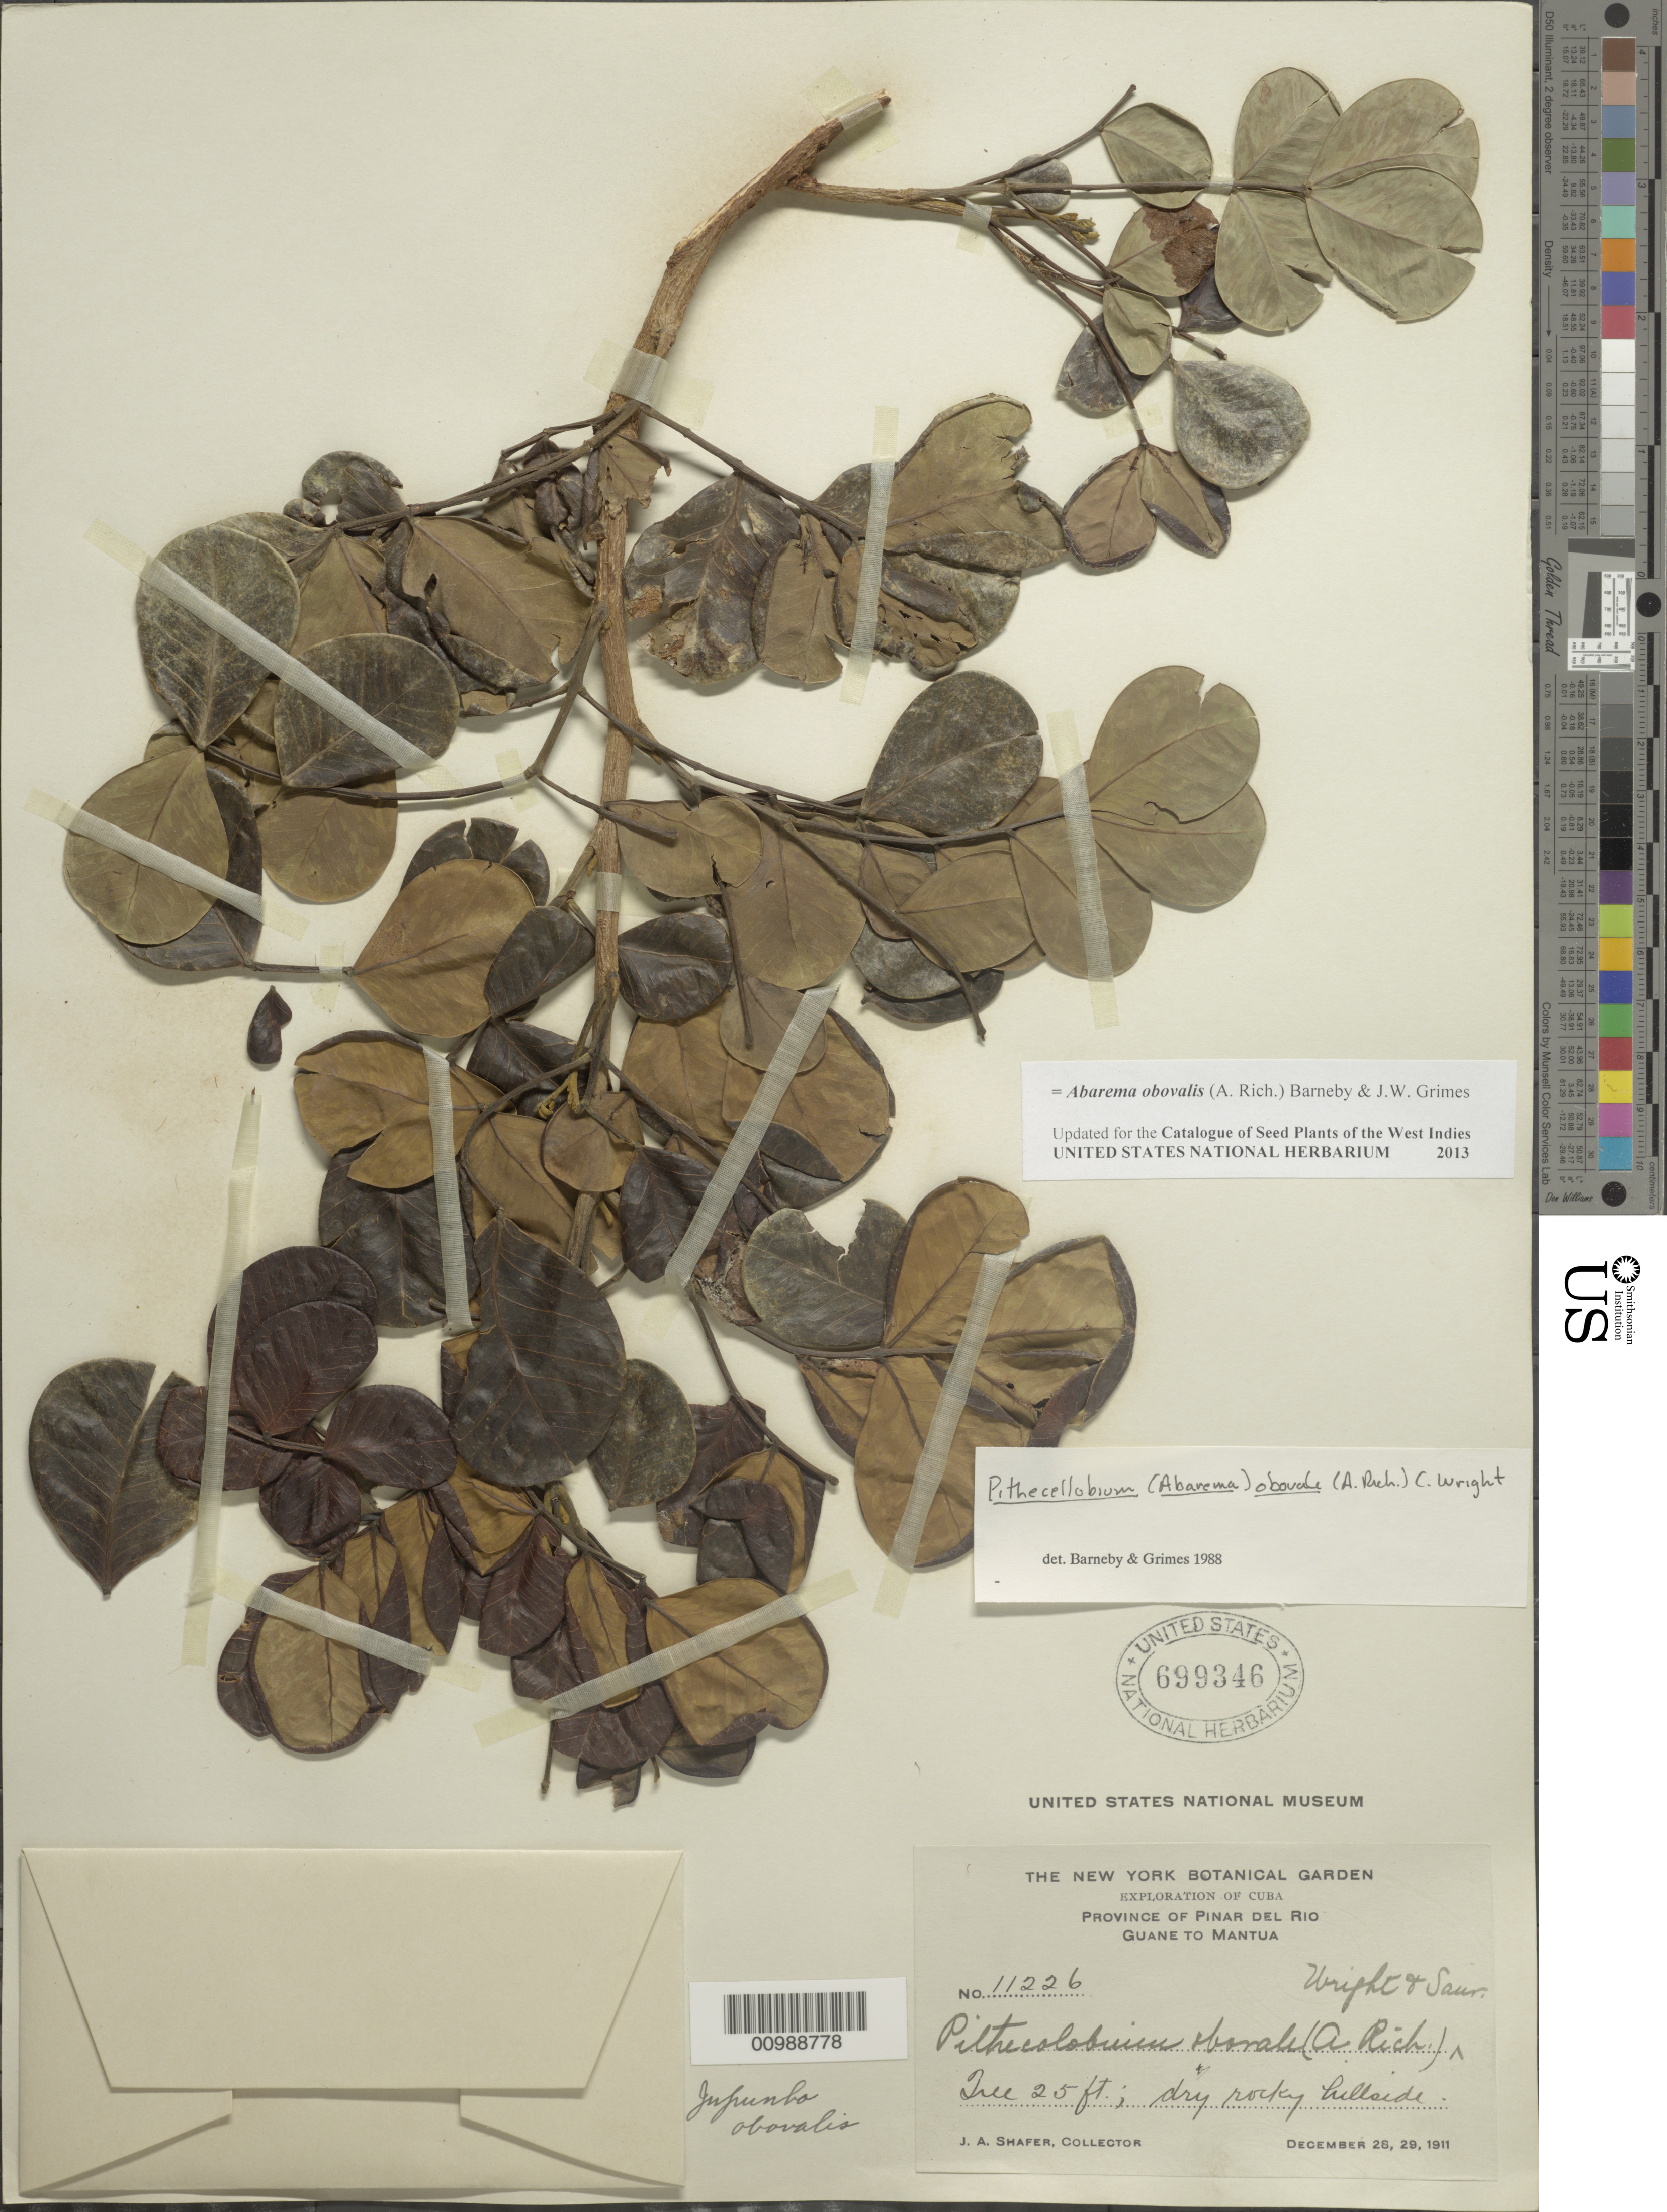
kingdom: Plantae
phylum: Tracheophyta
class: Magnoliopsida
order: Fabales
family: Fabaceae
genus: Jupunba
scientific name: Jupunba obovalis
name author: (A. Rich.) Britton & Rose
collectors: J. A. Shafer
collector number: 11226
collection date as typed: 28 Dec 1911 and 29 Dec 1911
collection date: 1911-12-28,1911-12-29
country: Cuba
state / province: Pinar del Rio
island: Cuba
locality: Guane to Mantua; dry rocky hillside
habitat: Dry rocky hillside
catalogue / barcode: US 699346